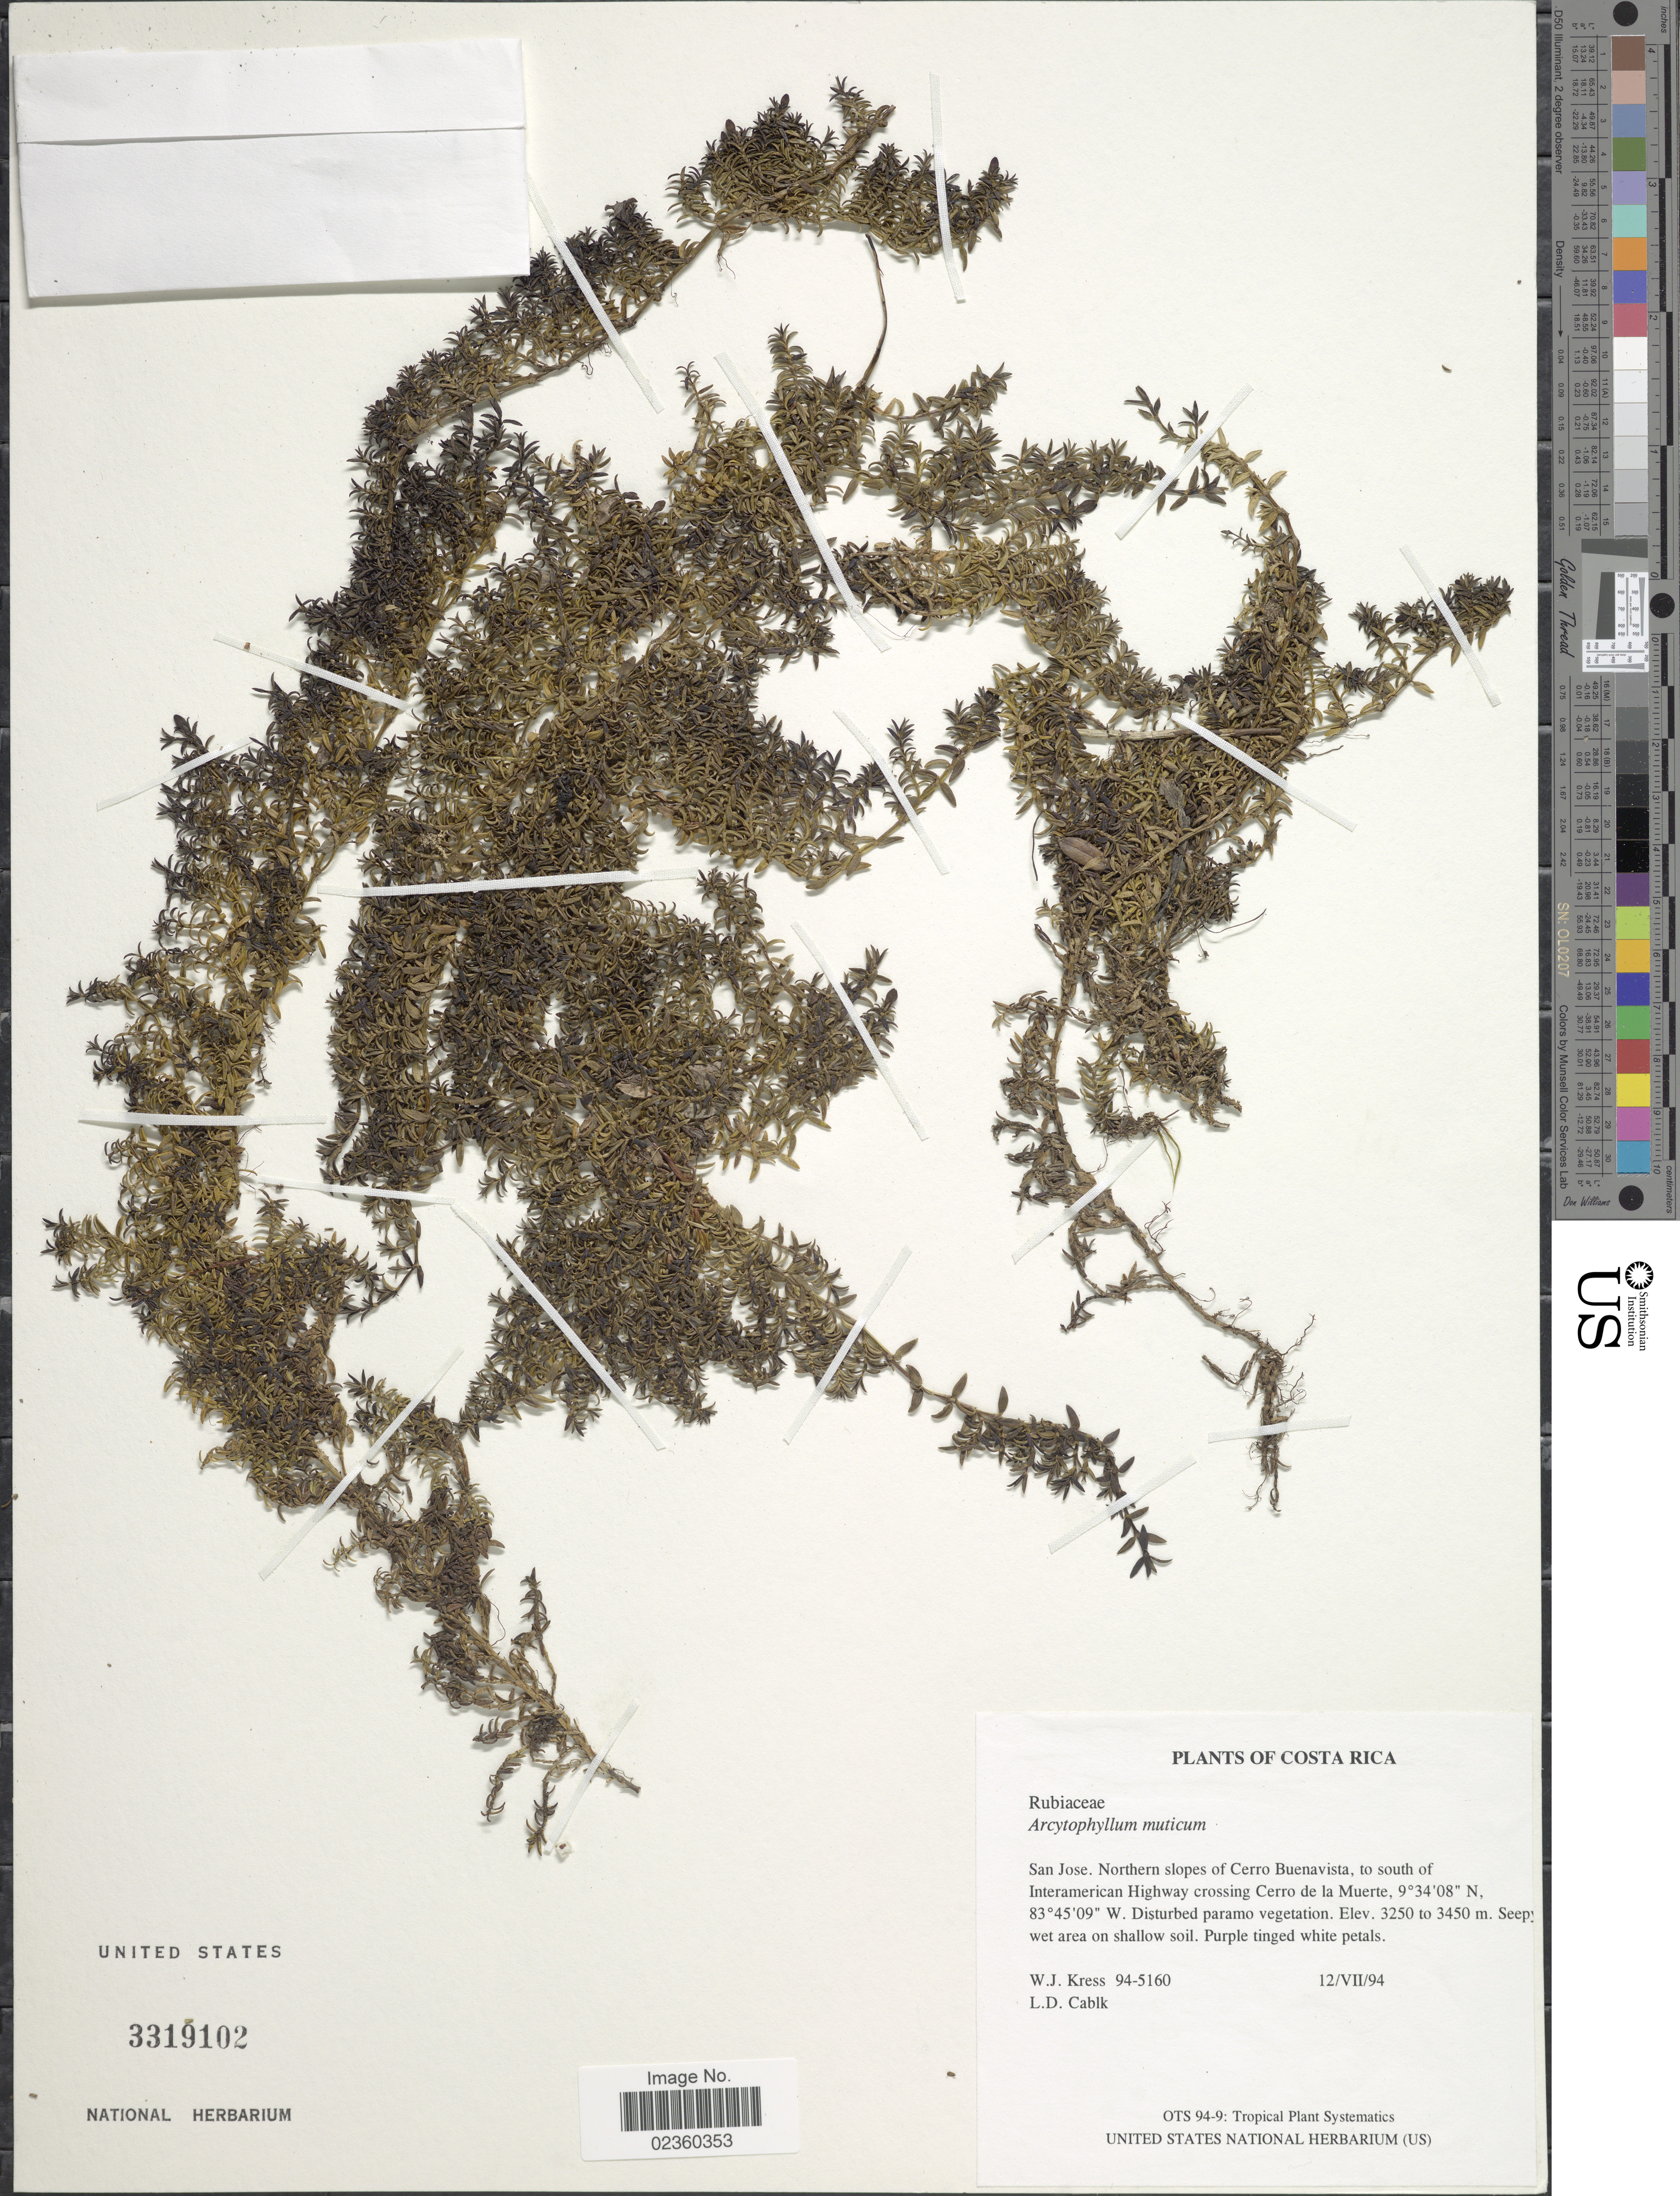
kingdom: Plantae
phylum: Tracheophyta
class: Magnoliopsida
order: Gentianales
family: Rubiaceae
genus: Arcytophyllum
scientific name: Arcytophyllum muticum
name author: (Wedd.) Standl.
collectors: W. J. Kress & L. D. Cabik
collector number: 94-5160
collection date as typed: Transcribed d/m/y: 12/7/94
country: Costa Rica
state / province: San José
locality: San Jose. Northern slopes of Cerro Buenavista, to south of Interamerican Highway crossing Cerro de la Muerte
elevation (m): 3250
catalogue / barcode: US 3319102